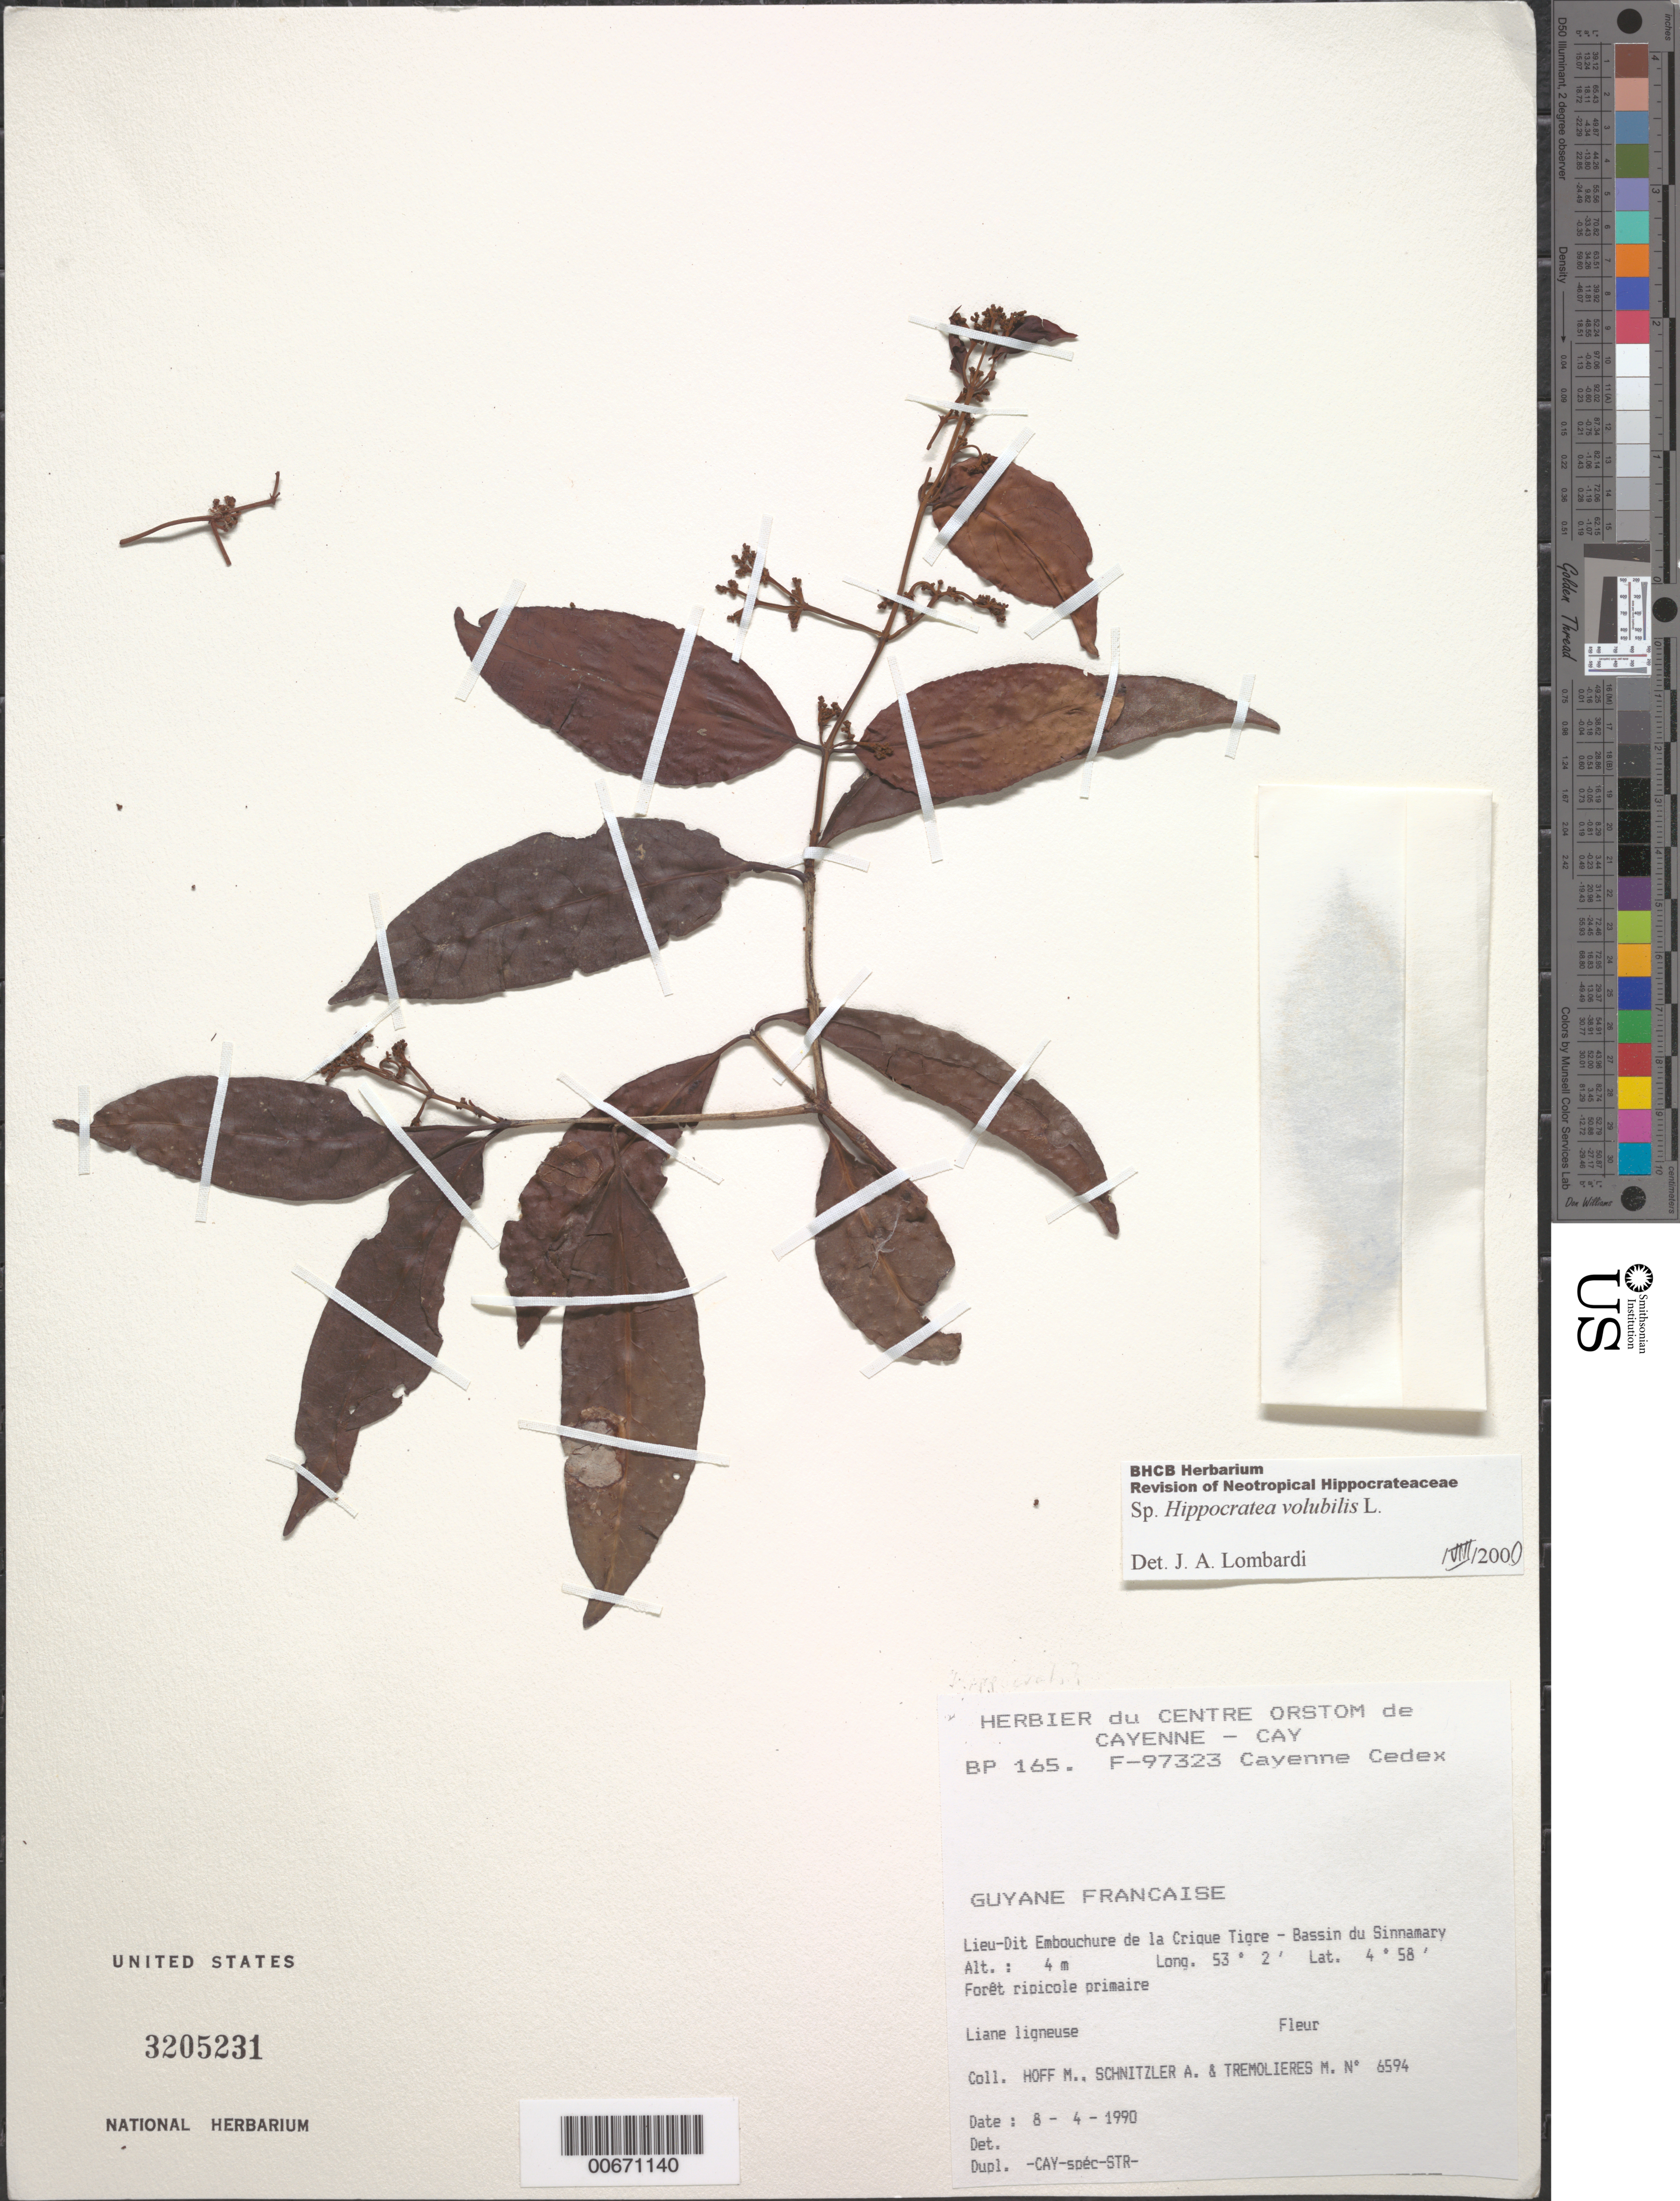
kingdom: Plantae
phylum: Tracheophyta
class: Magnoliopsida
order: Celastrales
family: Celastraceae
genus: Hippocratea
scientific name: Hippocratea volubilis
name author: L.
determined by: Lombardi, Julio A.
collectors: M. Hoff, A. Schnitzler & M. Tremolieres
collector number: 6594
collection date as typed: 8-Apr-90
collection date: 1990-04-08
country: French Guiana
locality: Crique Tigre, embouchure; Bassin du Sinnamary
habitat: Primary riparian forest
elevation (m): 4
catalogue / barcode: US 3205231